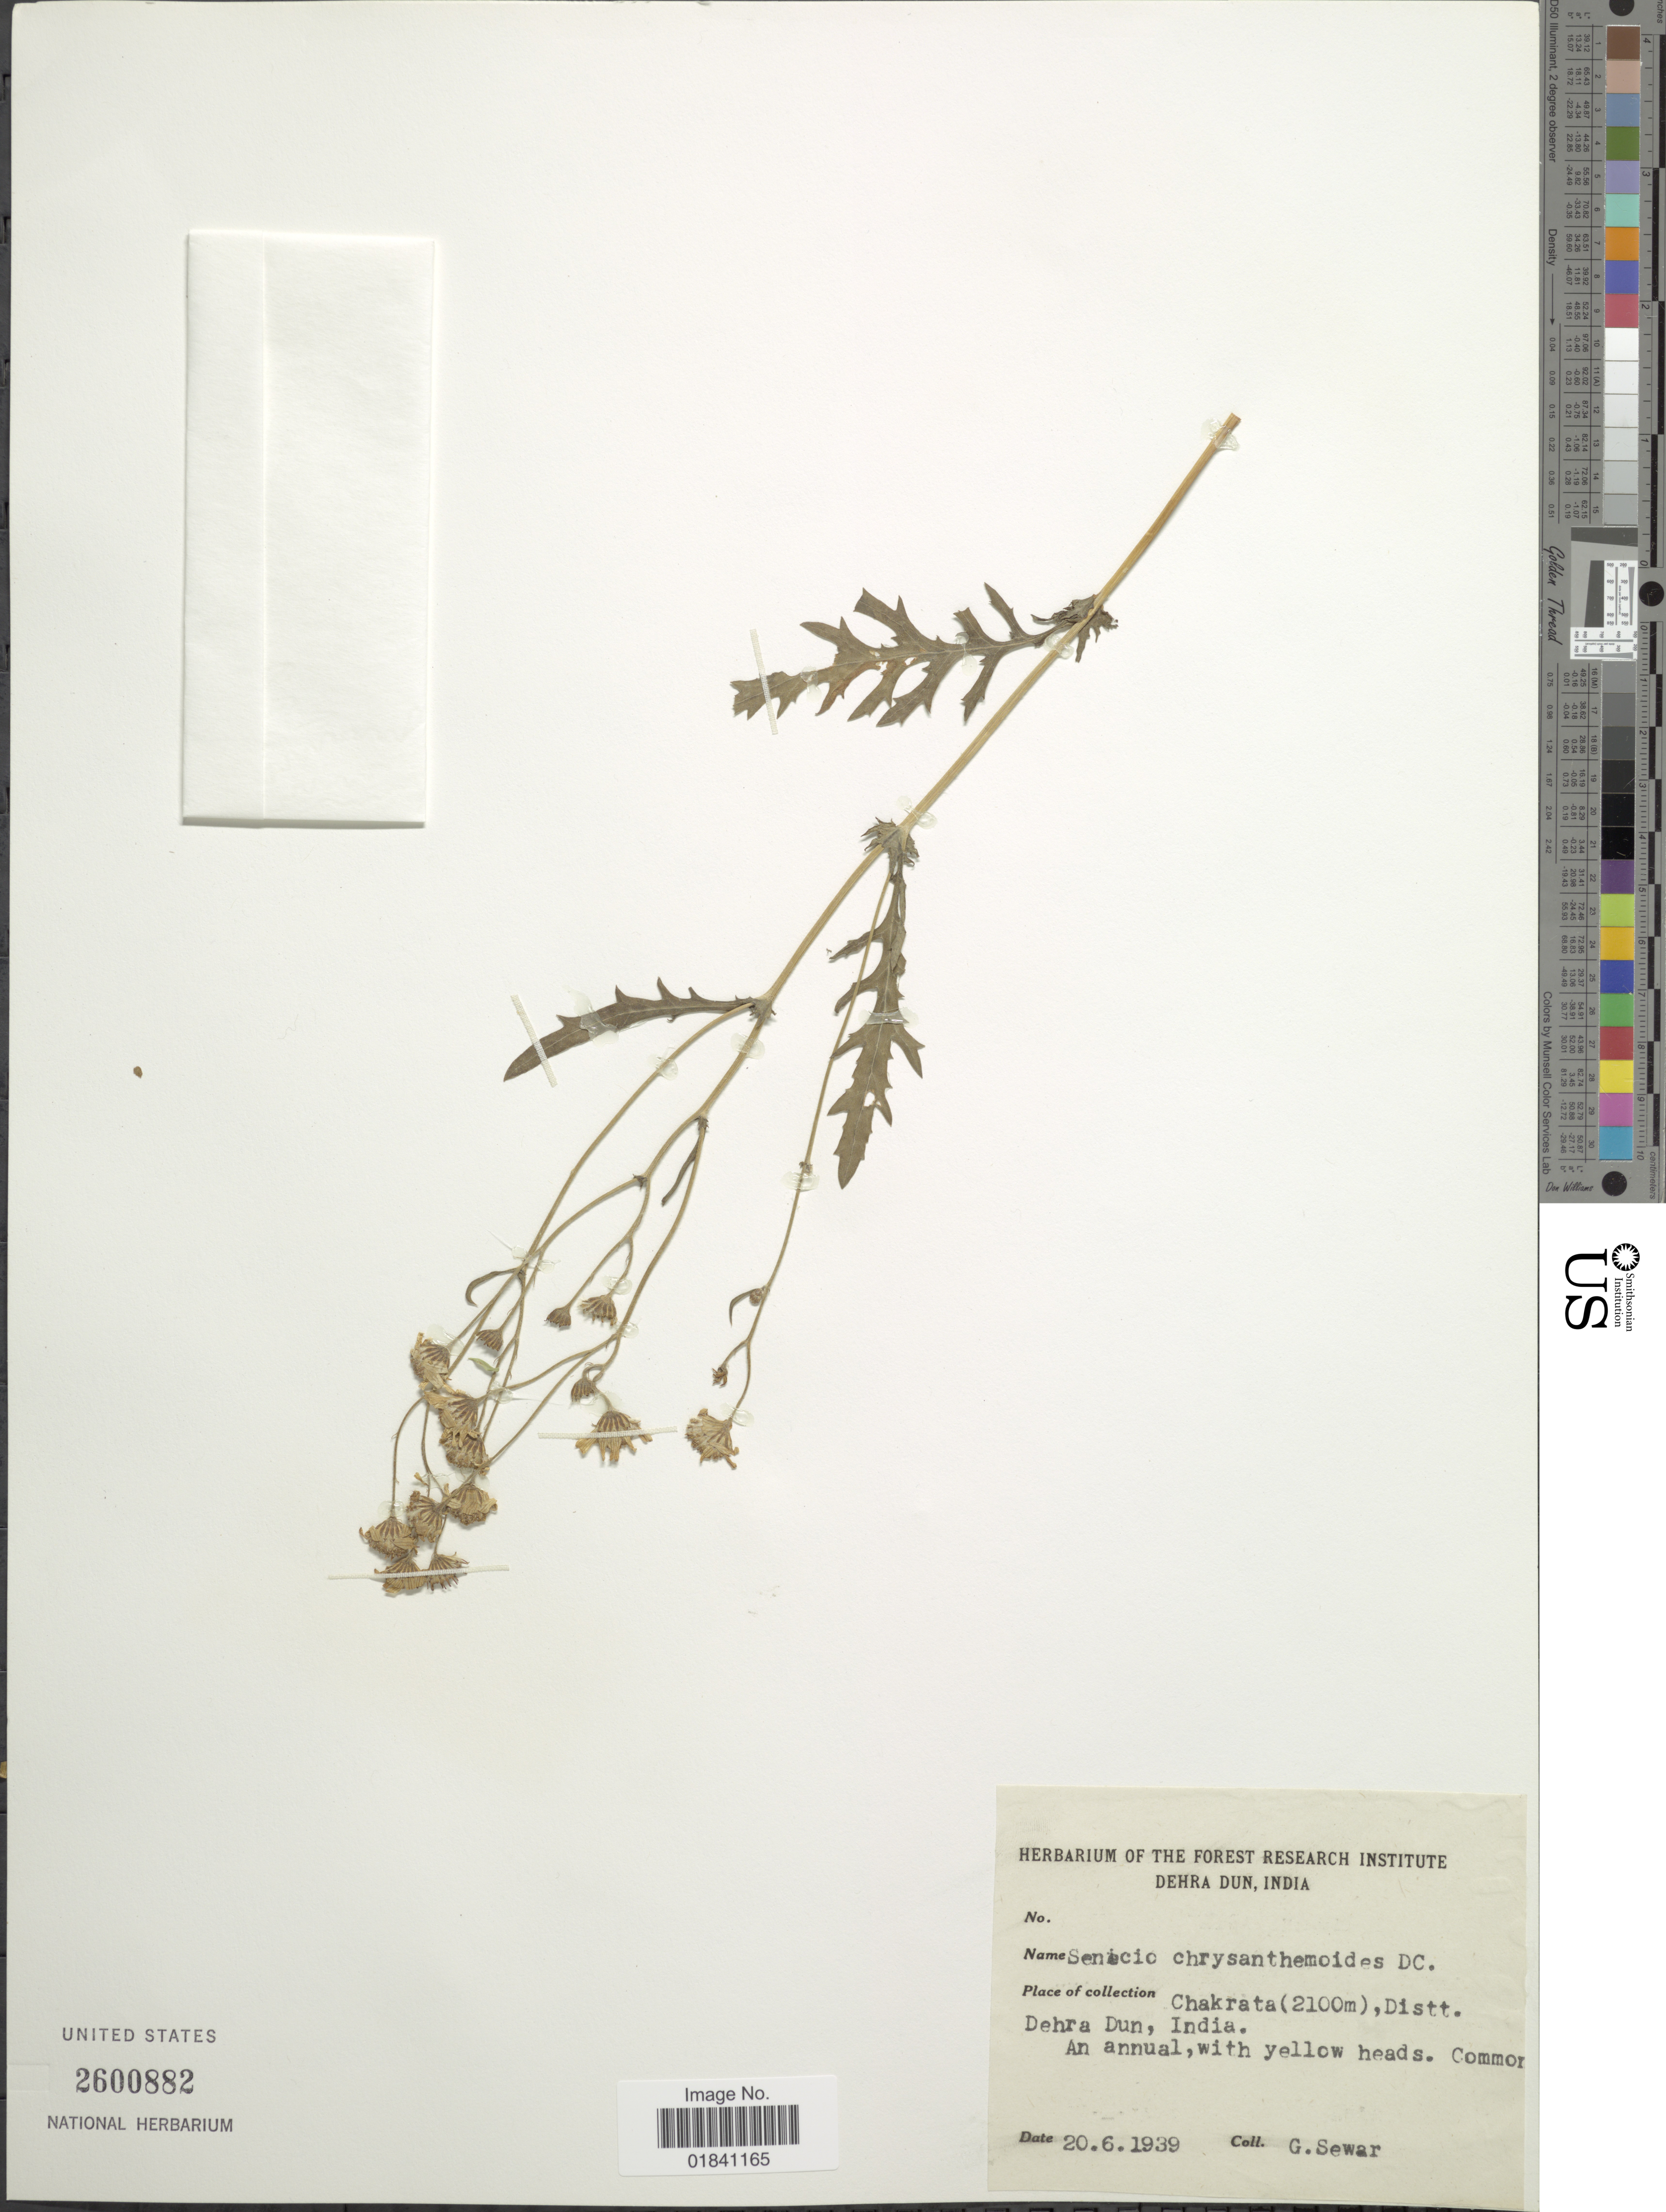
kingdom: Plantae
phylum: Tracheophyta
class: Magnoliopsida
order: Asterales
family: Asteraceae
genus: Senecio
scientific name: Senecio chrysanthemoides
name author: DC.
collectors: G. Sewar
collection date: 1939-06-20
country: India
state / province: Uttarakhand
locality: Chakrata, Distt. Dehra Dun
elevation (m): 2100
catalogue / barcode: US 2600882